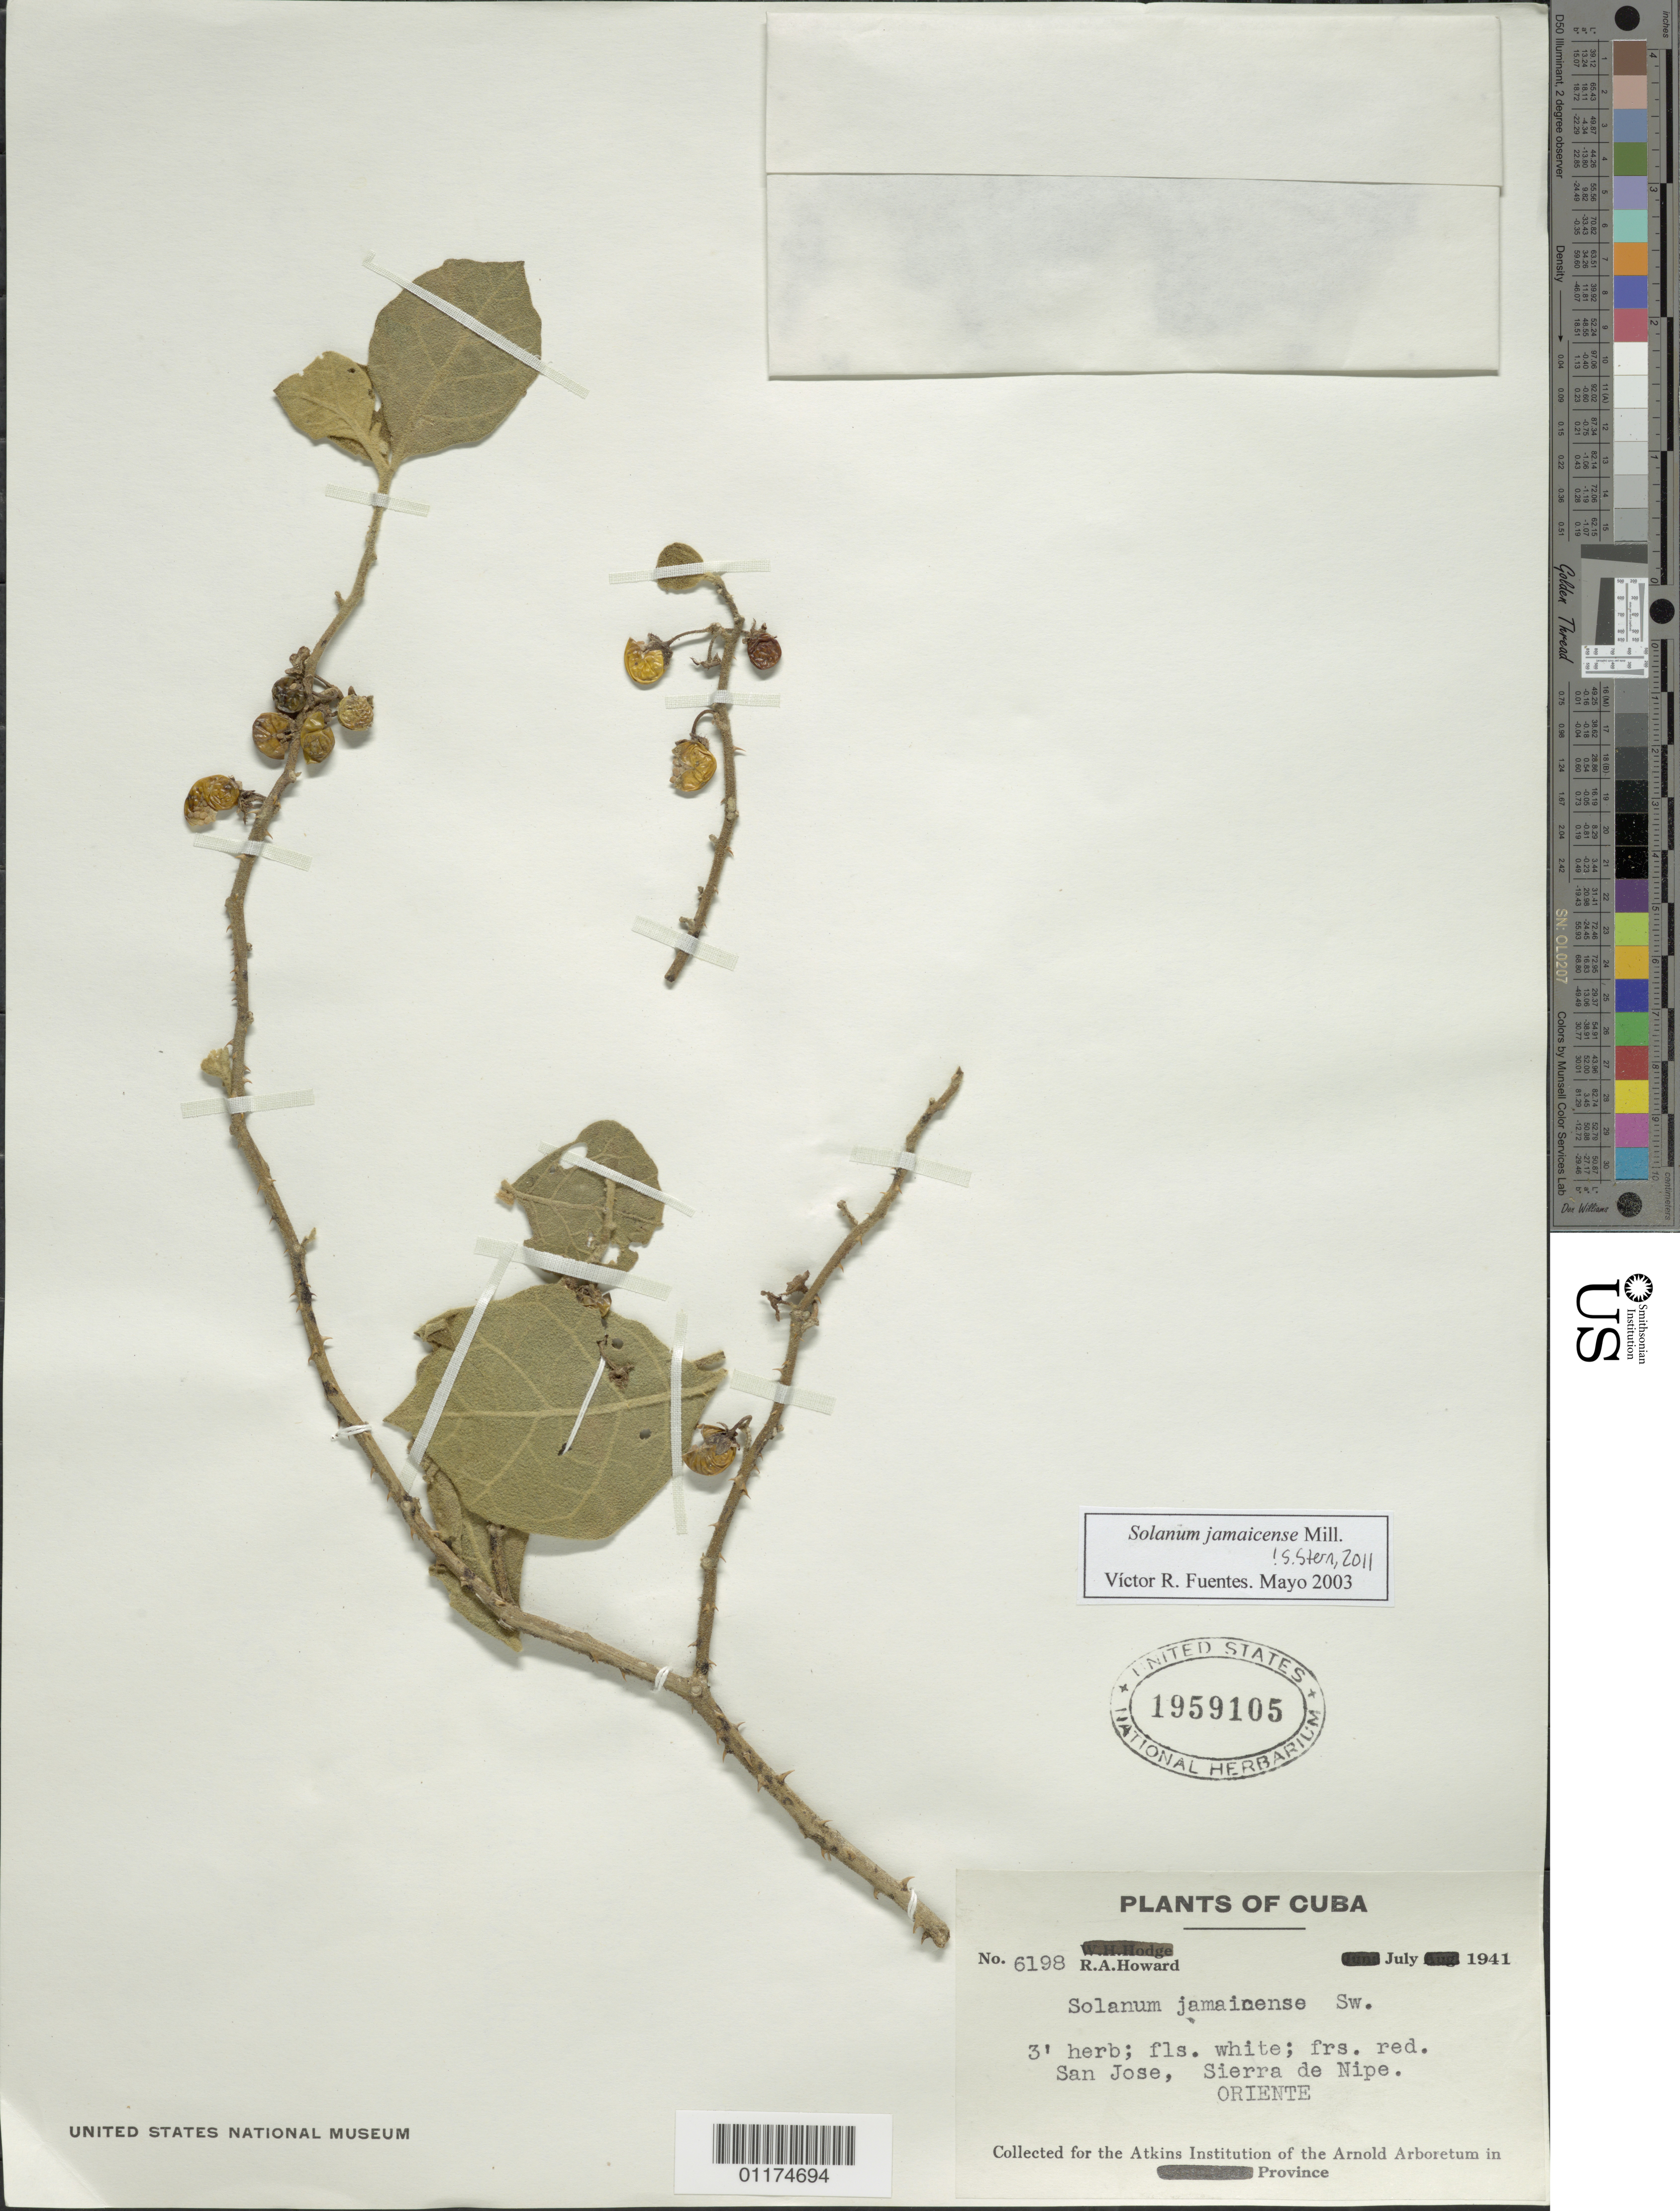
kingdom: Plantae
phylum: Tracheophyta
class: Magnoliopsida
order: Solanales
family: Solanaceae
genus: Solanum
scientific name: Solanum jamaicense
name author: Mill.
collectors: R. A. Howard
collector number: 6198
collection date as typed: Jul 1941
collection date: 1941-07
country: Cuba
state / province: Oriente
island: Cuba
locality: San Jose, Sierra de Nipe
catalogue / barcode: US 1959105